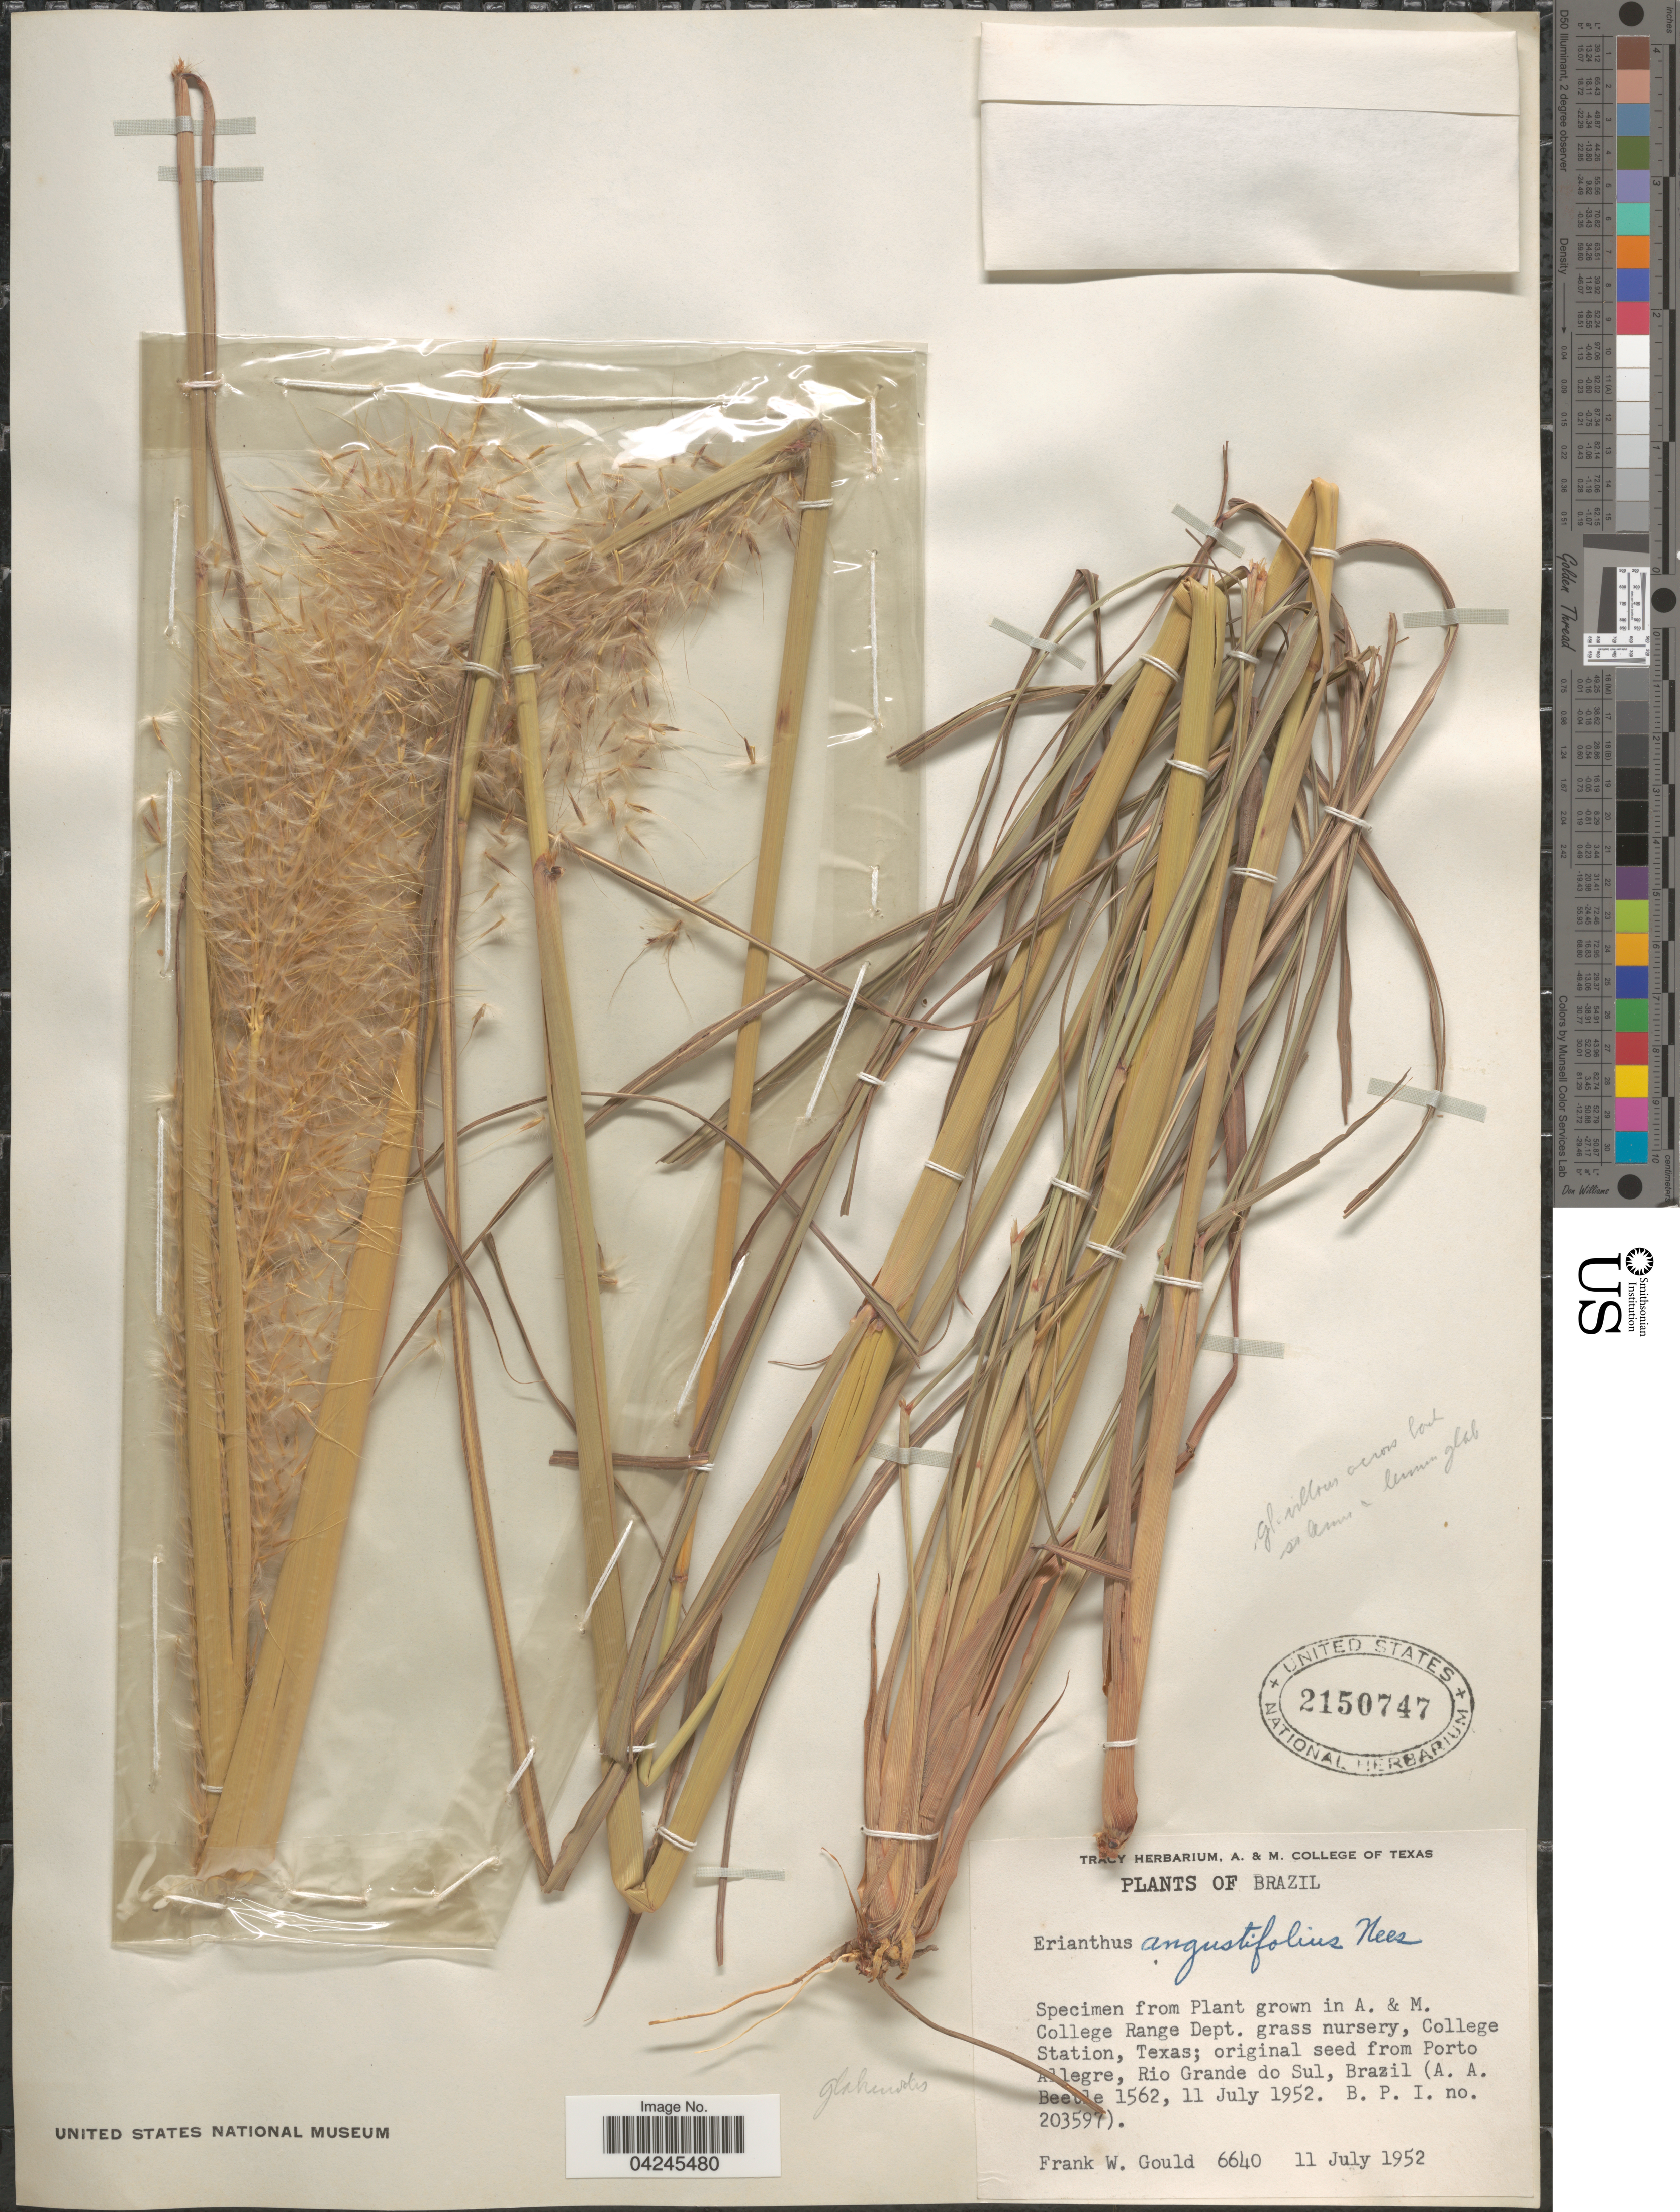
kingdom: Plantae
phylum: Tracheophyta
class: Liliopsida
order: Poales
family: Poaceae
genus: Erianthus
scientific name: Erianthus trinii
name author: Hack.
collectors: F. W. Gould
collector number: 6640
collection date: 1952-07-11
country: United States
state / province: Texas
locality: In A. & M. College Range Dept. grass nursery, College Station.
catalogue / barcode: US 2150747